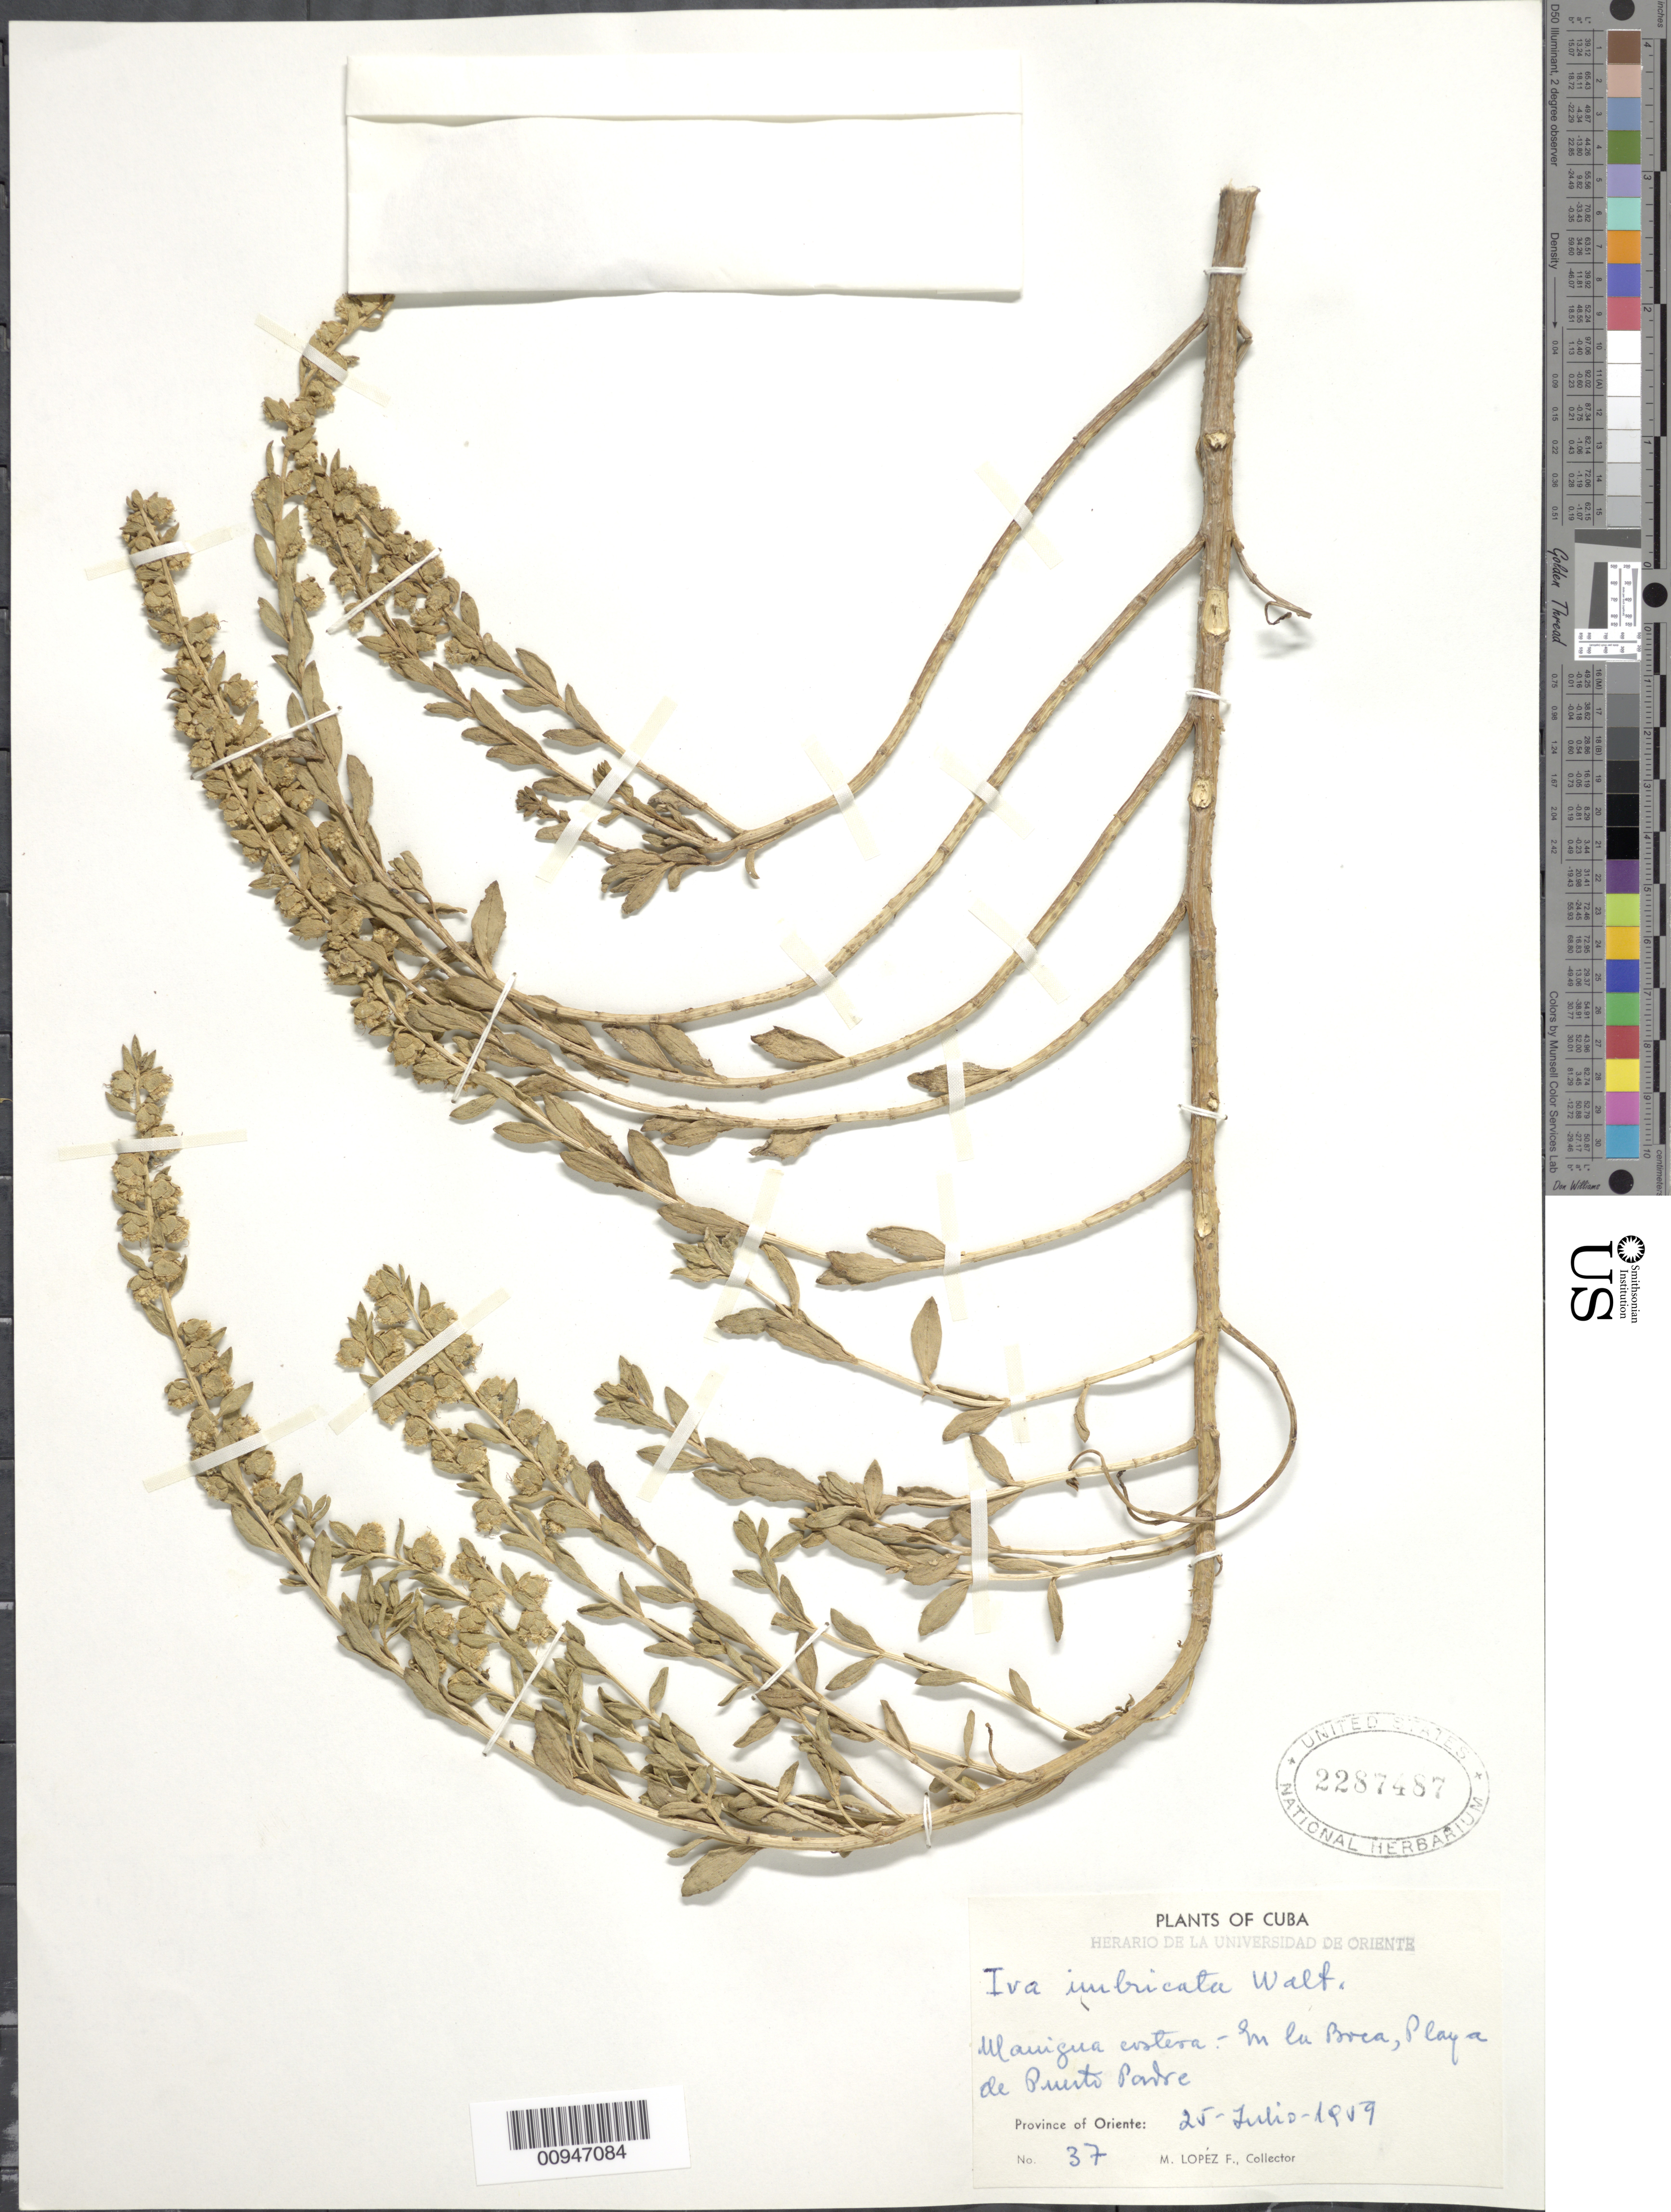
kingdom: Plantae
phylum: Tracheophyta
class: Magnoliopsida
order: Asterales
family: Asteraceae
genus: Iva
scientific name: Iva imbricata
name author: Walter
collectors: M. López Figueiras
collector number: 37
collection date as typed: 25 Jul 1959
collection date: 1959-07-25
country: Cuba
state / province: Oriente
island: Cuba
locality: Manigua costera, M la Boca, Playa de Puerto Padre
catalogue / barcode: US 2287487